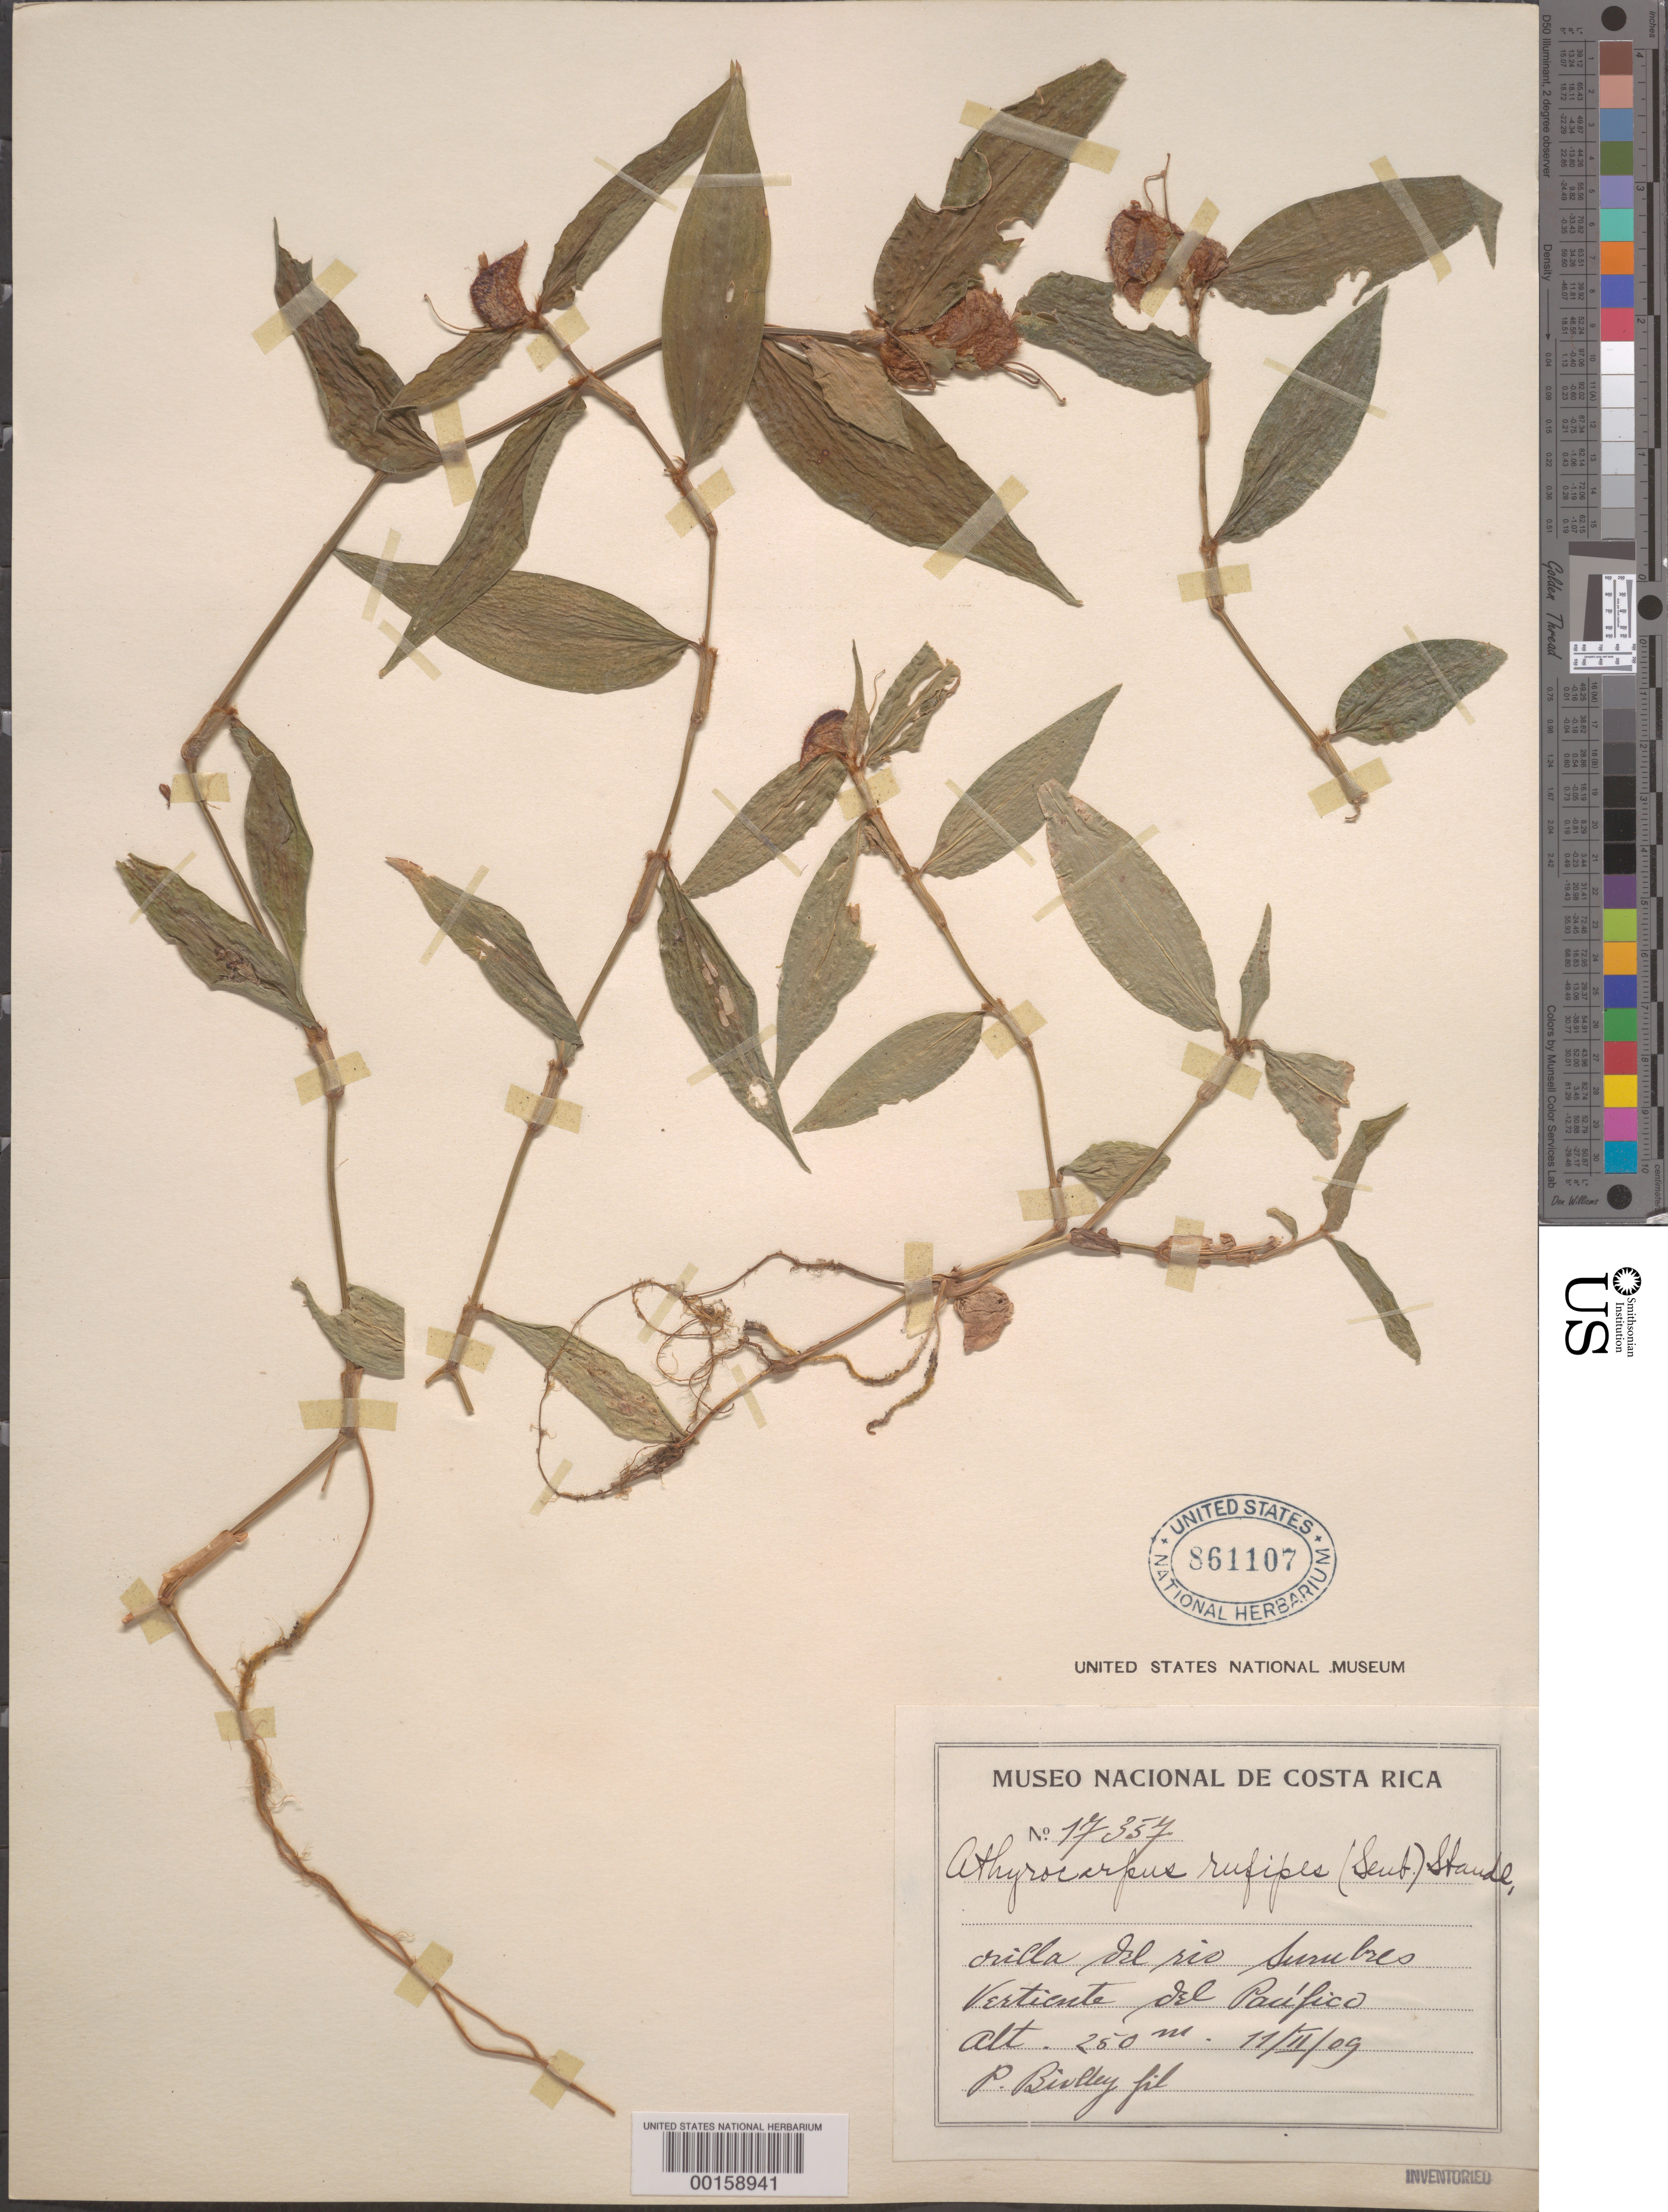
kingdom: Plantae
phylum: Tracheophyta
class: Liliopsida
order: Commelinales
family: Commelinaceae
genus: Commelina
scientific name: Commelina rufipes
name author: Seub.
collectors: P. Biolley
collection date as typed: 11 Feb 1909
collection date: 1909-02-11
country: Costa Rica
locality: Rio Surubres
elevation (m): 250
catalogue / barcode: US 861107